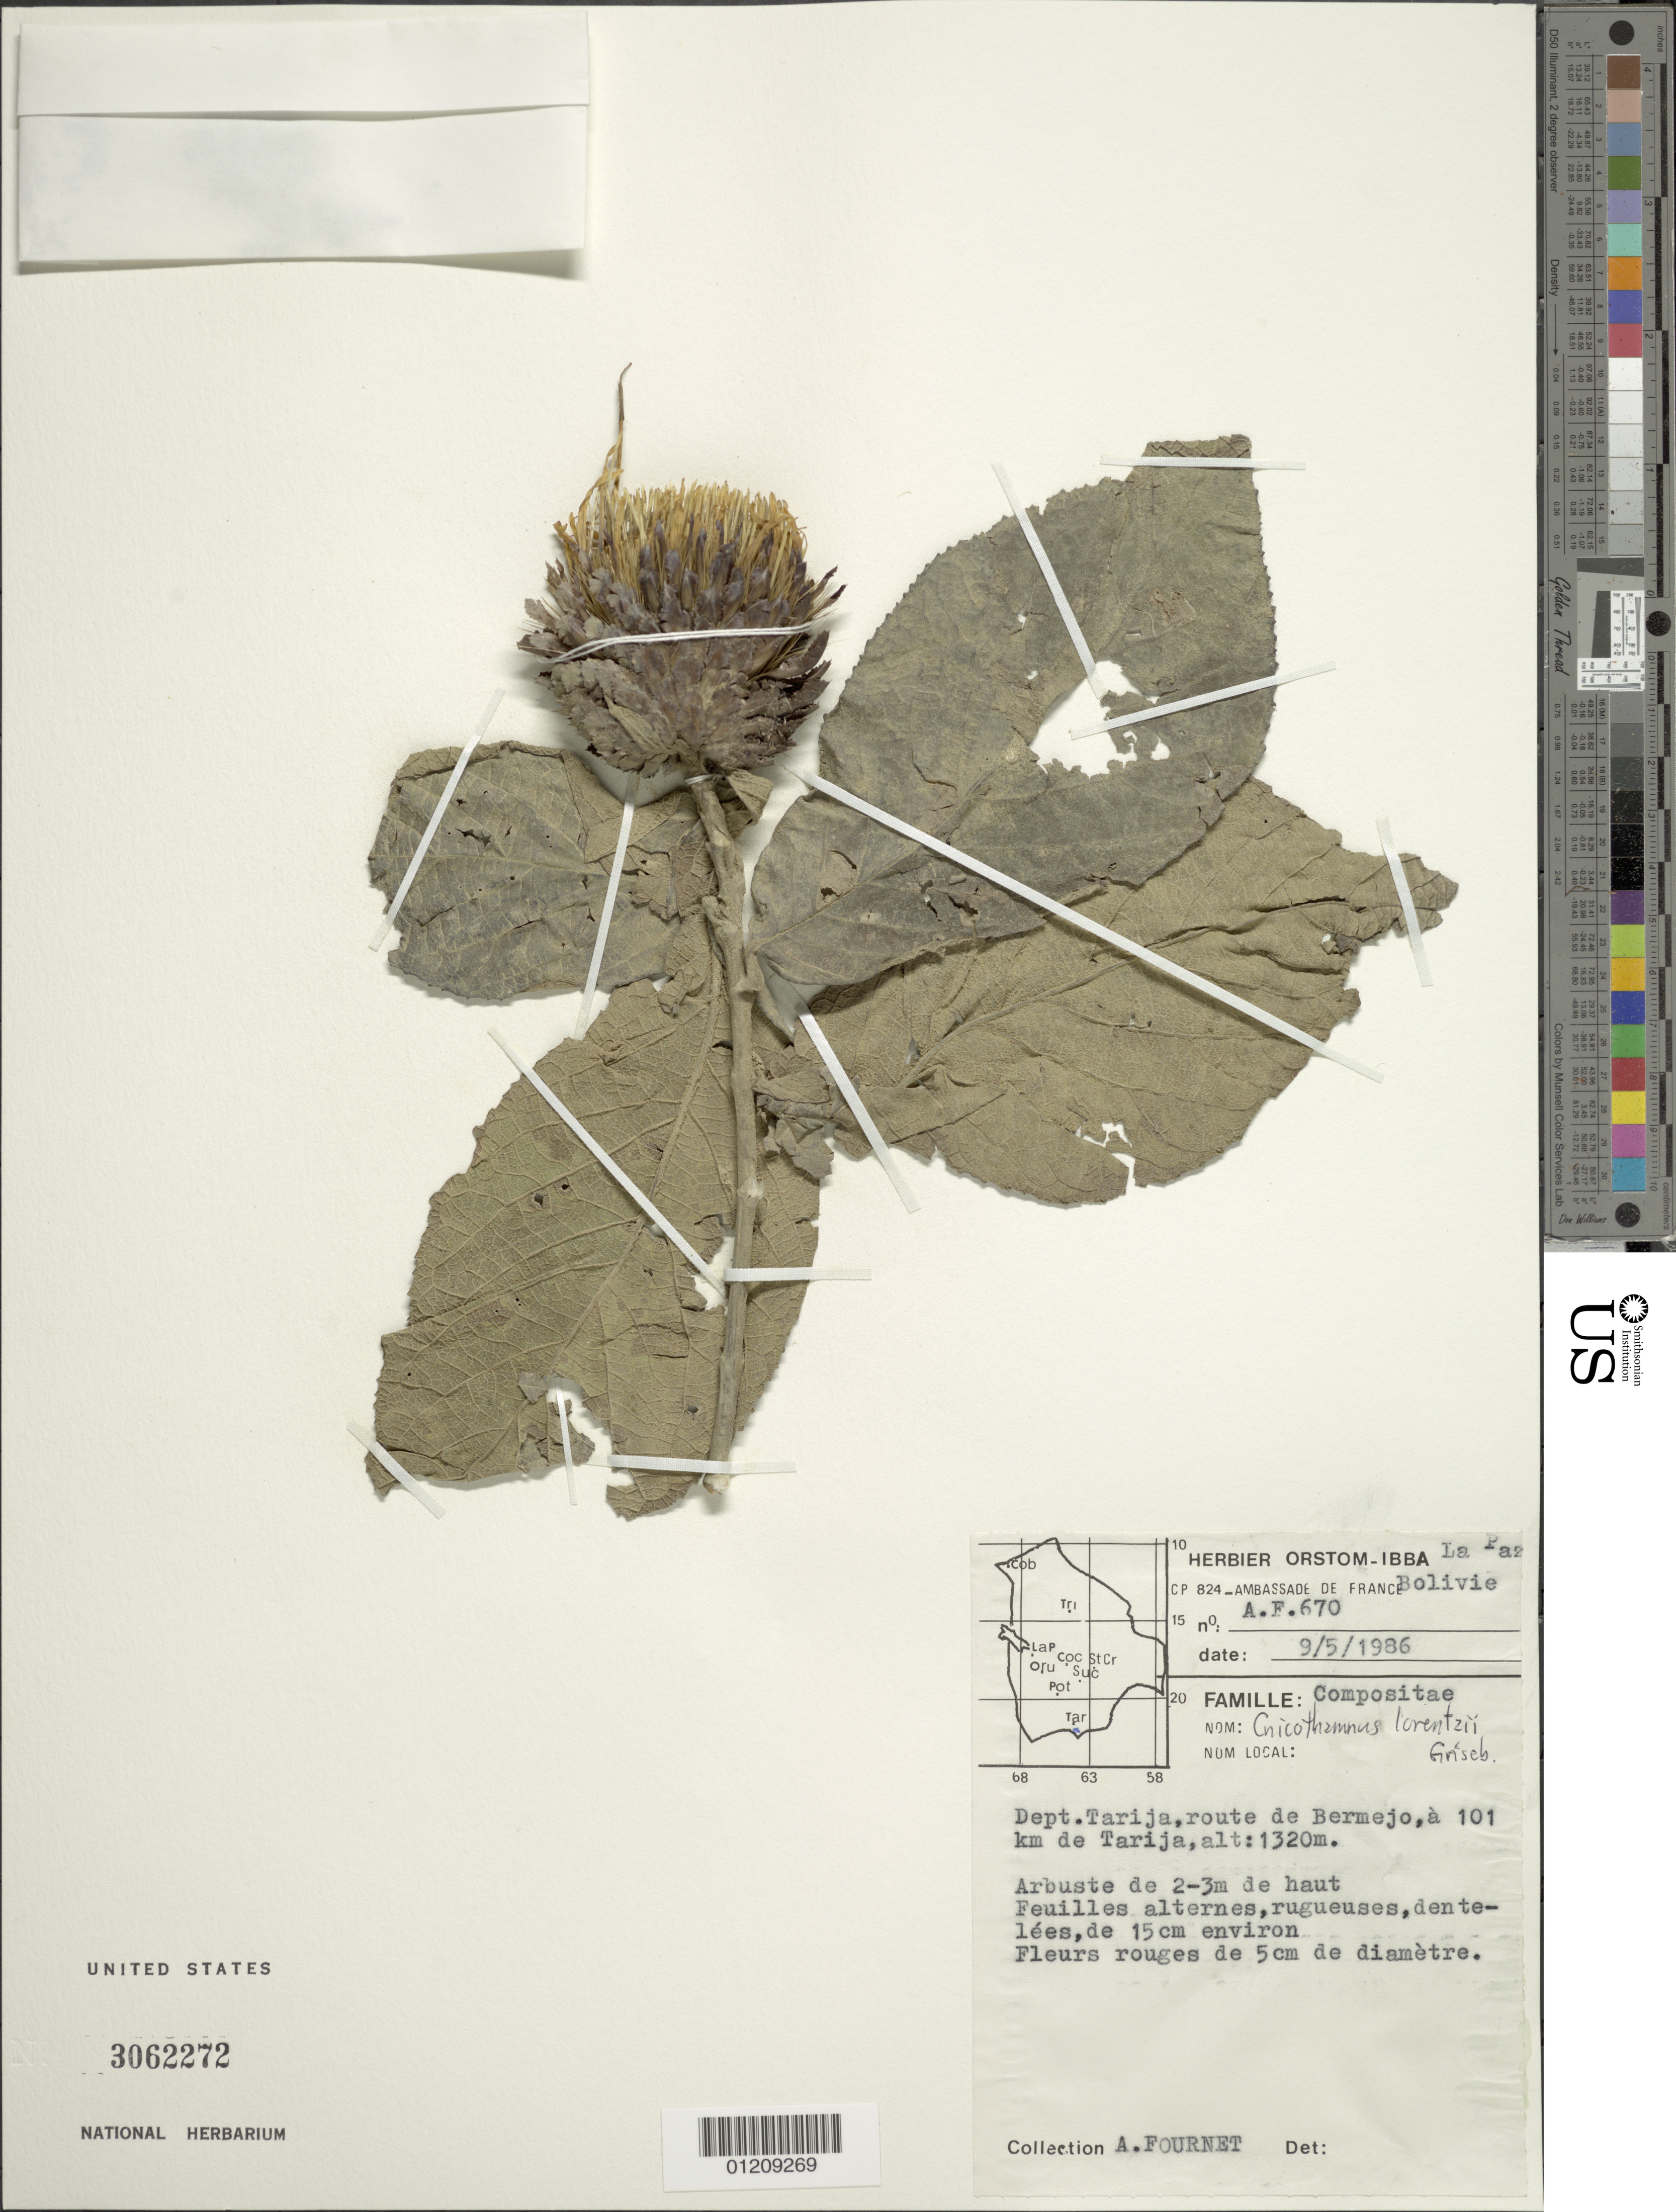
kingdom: Plantae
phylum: Tracheophyta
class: Magnoliopsida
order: Asterales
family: Asteraceae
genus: Cnicothamnus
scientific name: Cnicothamnus lorentzii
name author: Griseb.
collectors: A. Fournet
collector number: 670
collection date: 1986-05-09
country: Bolivia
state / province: Tarija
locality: Route de Bermejo, a 101 km de Tarija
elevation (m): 1320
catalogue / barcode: US 3062272